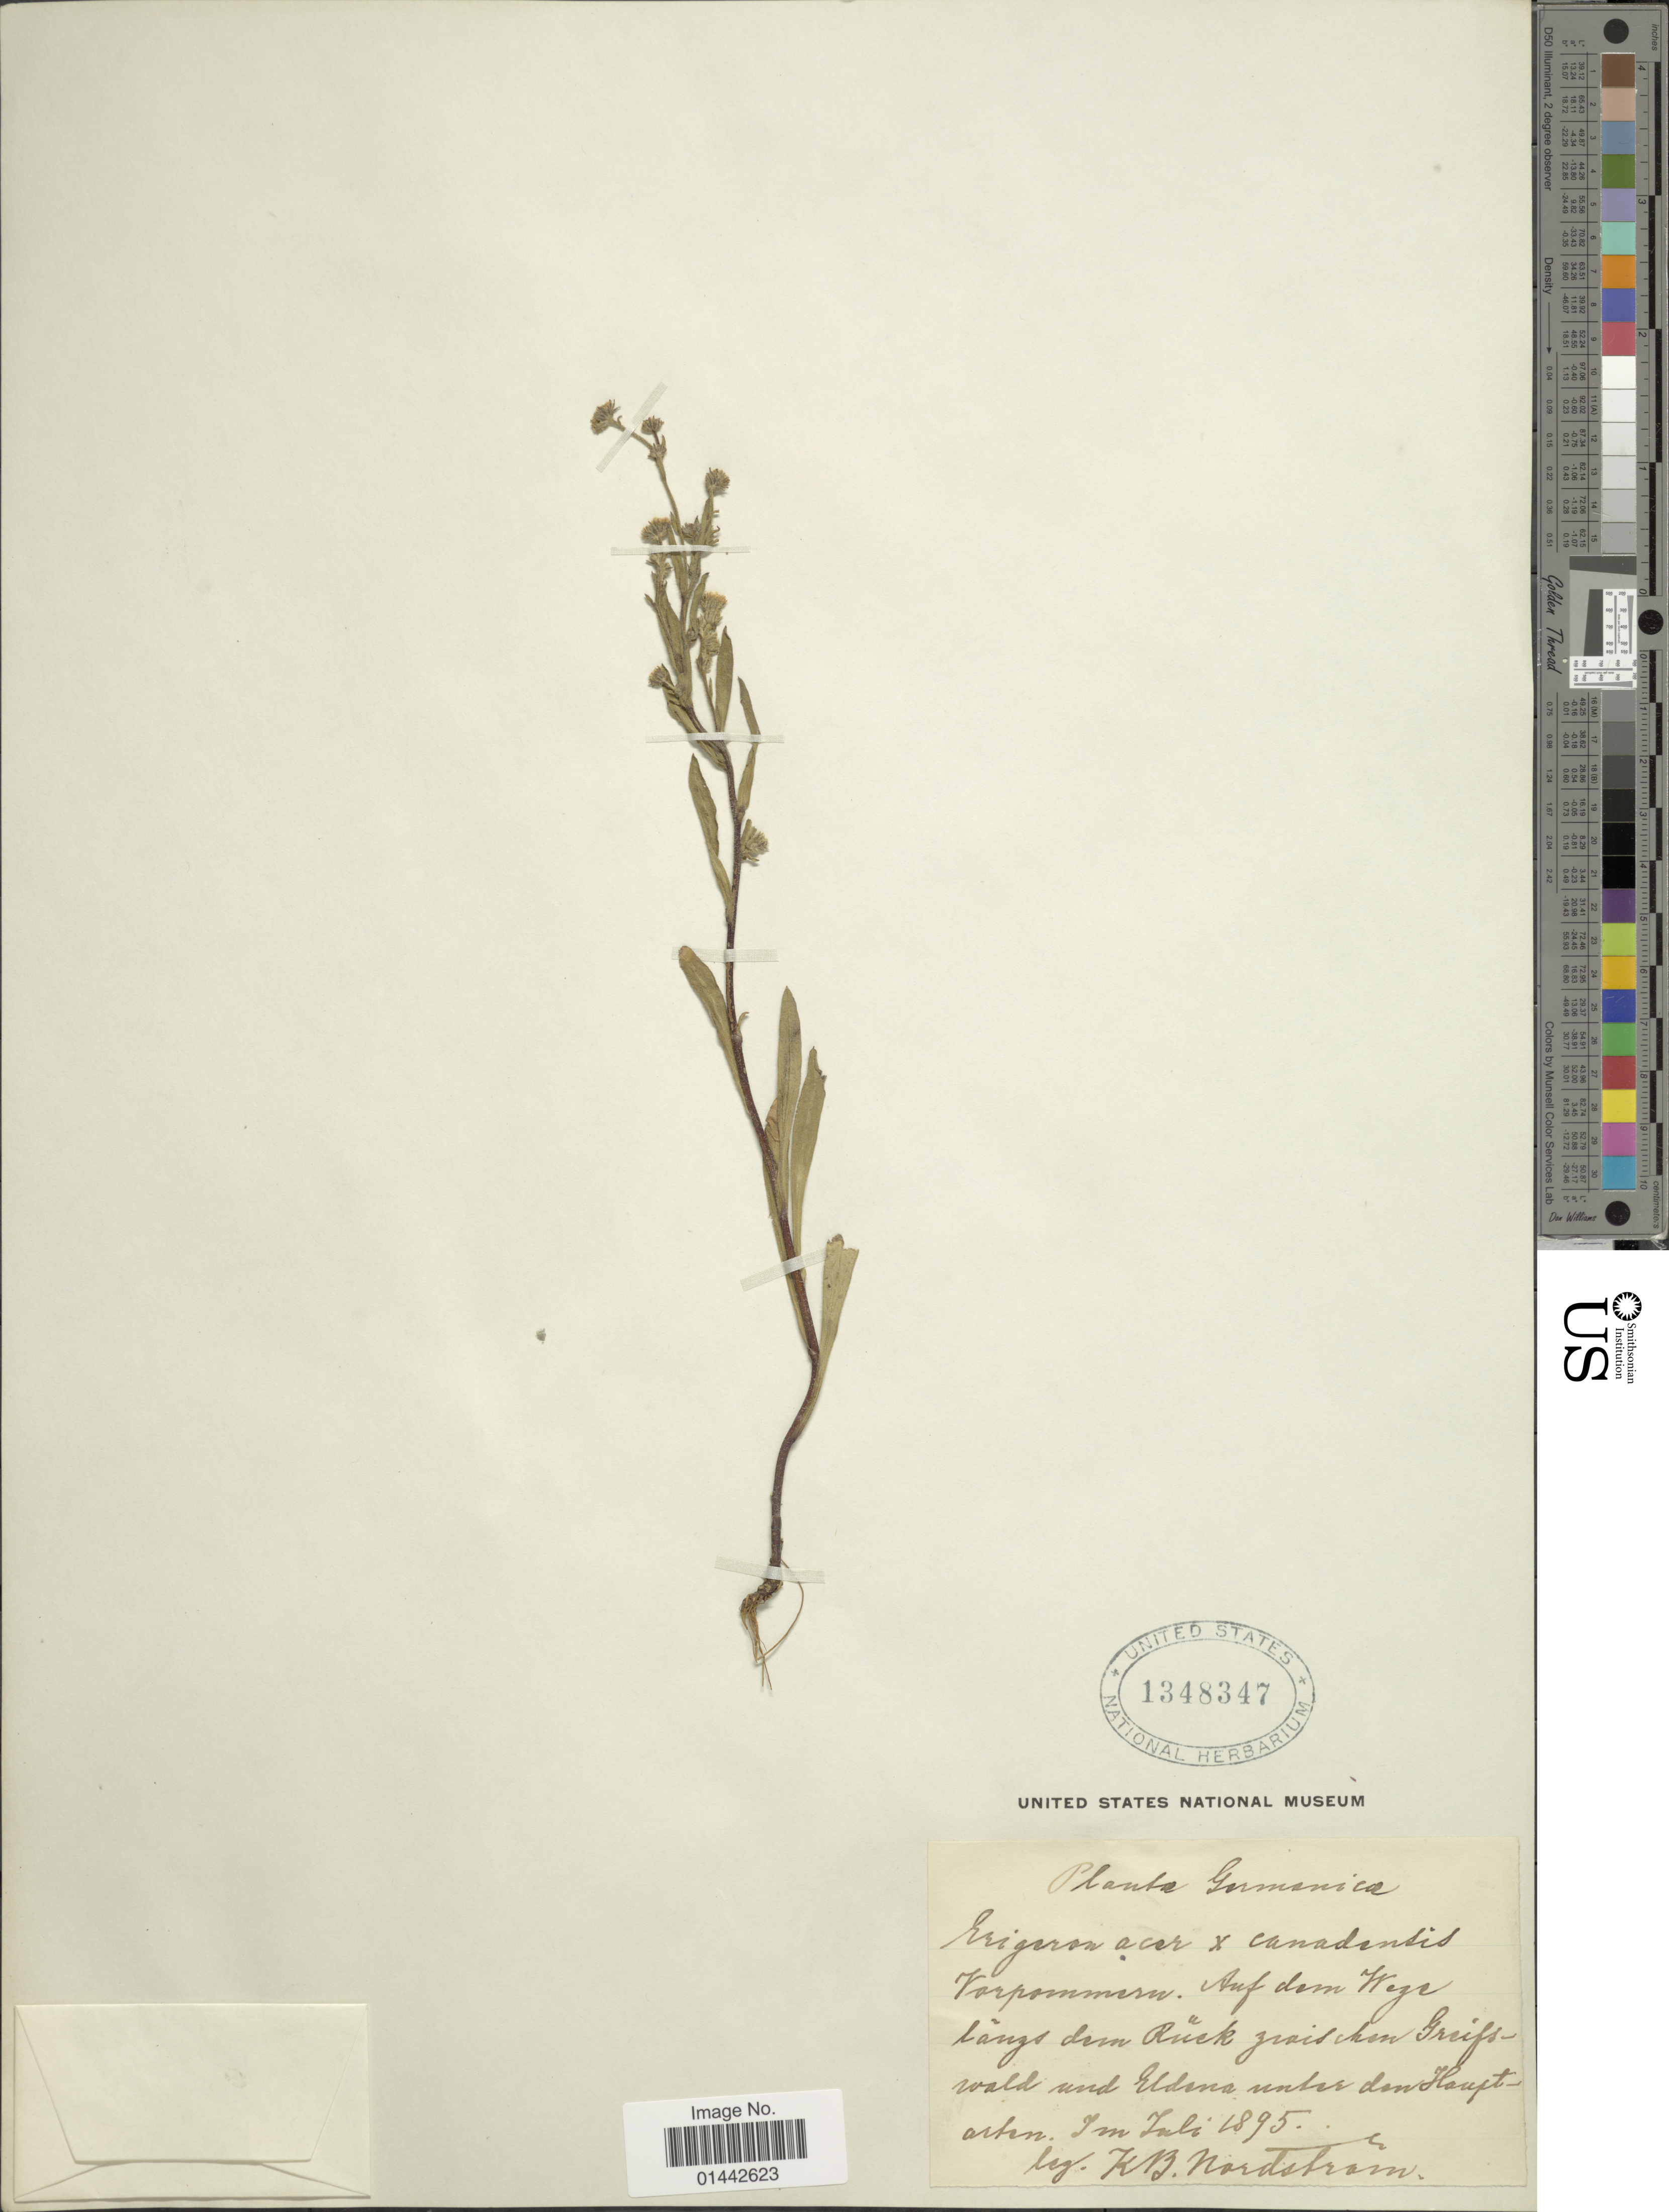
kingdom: Plantae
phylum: Tracheophyta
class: Magnoliopsida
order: Asterales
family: Asteraceae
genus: Erigeron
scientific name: Erigeron acris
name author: L.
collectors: K. B. Nordstrom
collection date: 1895-07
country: Germany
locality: Vorpommiru, auf dem Wege langs dem Rück pais chan Greifswald und Eldena uncler den Hauptarten. [interpreted]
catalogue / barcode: US 1348347